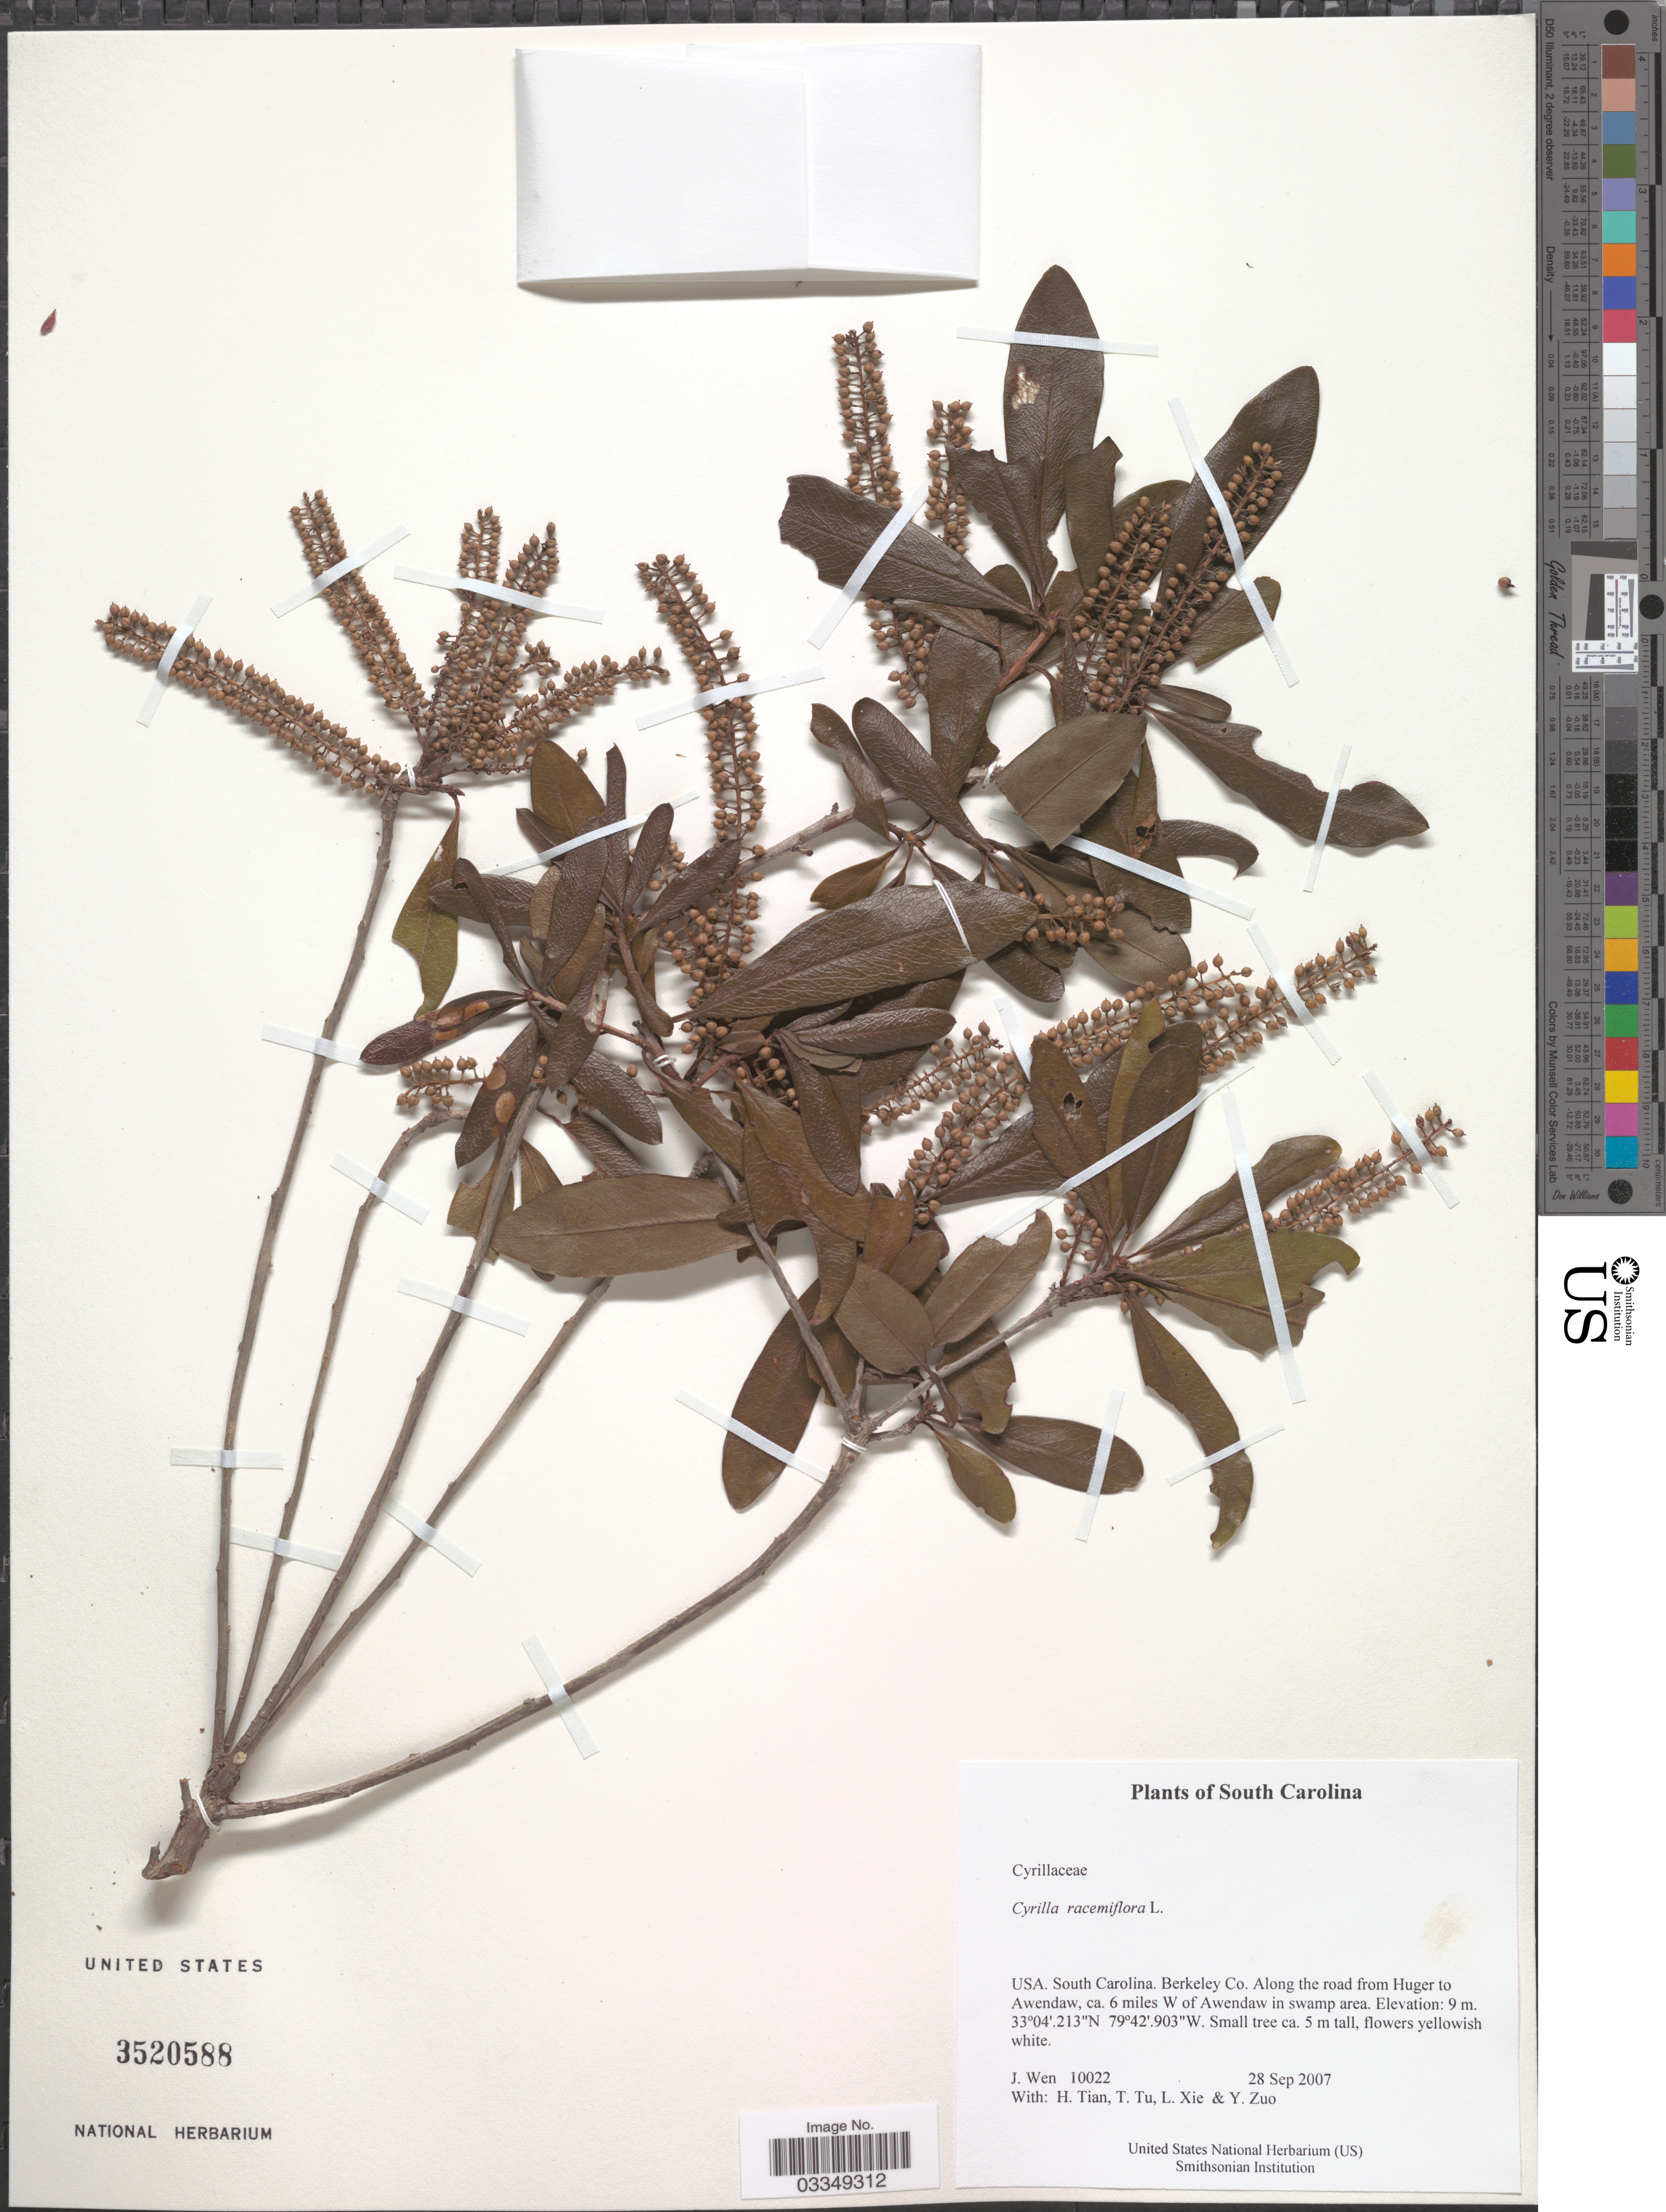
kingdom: Plantae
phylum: Tracheophyta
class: Magnoliopsida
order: Ericales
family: Cyrillaceae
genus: Cyrilla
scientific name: Cyrilla racemiflora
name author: L.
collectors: J. Wen, H. Tian, T. Tu, L. Xie & Y. Zuo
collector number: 10022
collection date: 2007-09-28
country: United States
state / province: South Carolina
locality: Berkeley Co. Along the road from Huger to Awendaw, ca. 6 miles W of Awendaw in swamp area.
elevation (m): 9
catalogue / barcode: US 3520588